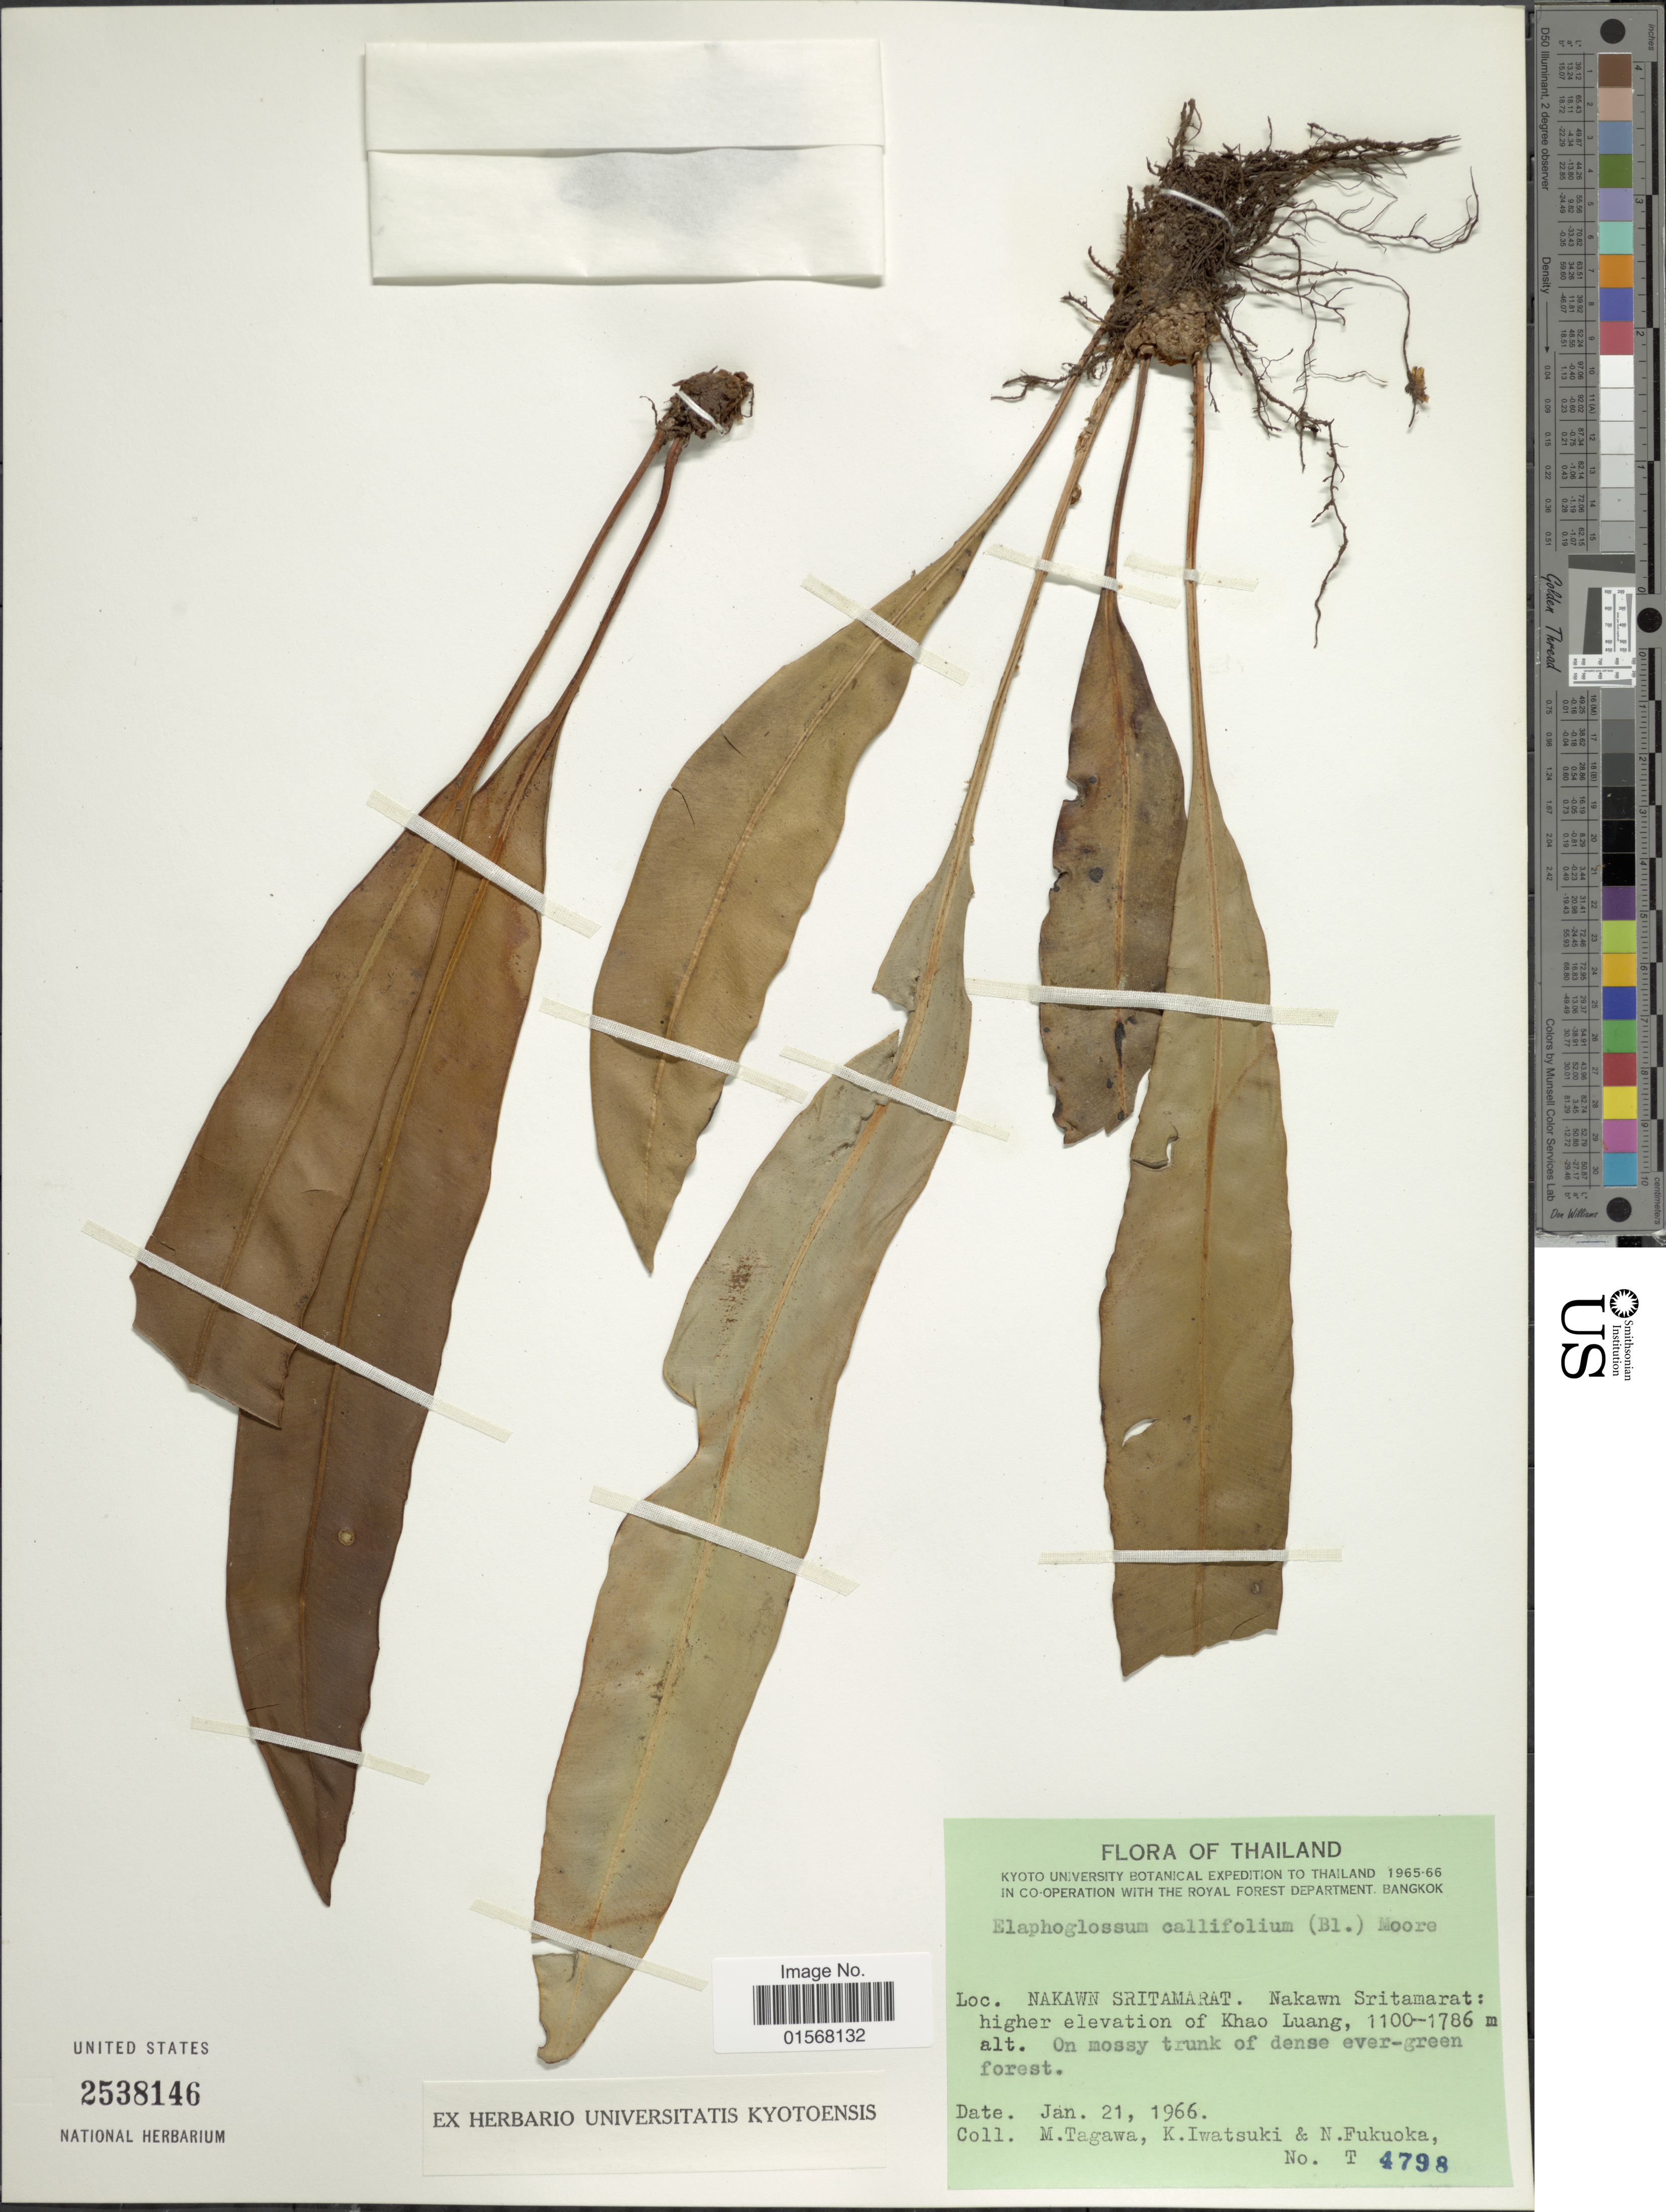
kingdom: Plantae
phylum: Tracheophyta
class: Polypodiopsida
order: Polypodiales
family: Dryopteridaceae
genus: Elaphoglossum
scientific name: Elaphoglossum callifolium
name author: (Blume) T. Moore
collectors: M. Tagawa, K. Iwatsuki & N. Fukuoka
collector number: T4798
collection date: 1966-01-21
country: Thailand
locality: Nakawn Sritamarat: higher elevation of Khao Luang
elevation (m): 1100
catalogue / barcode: US 2538146